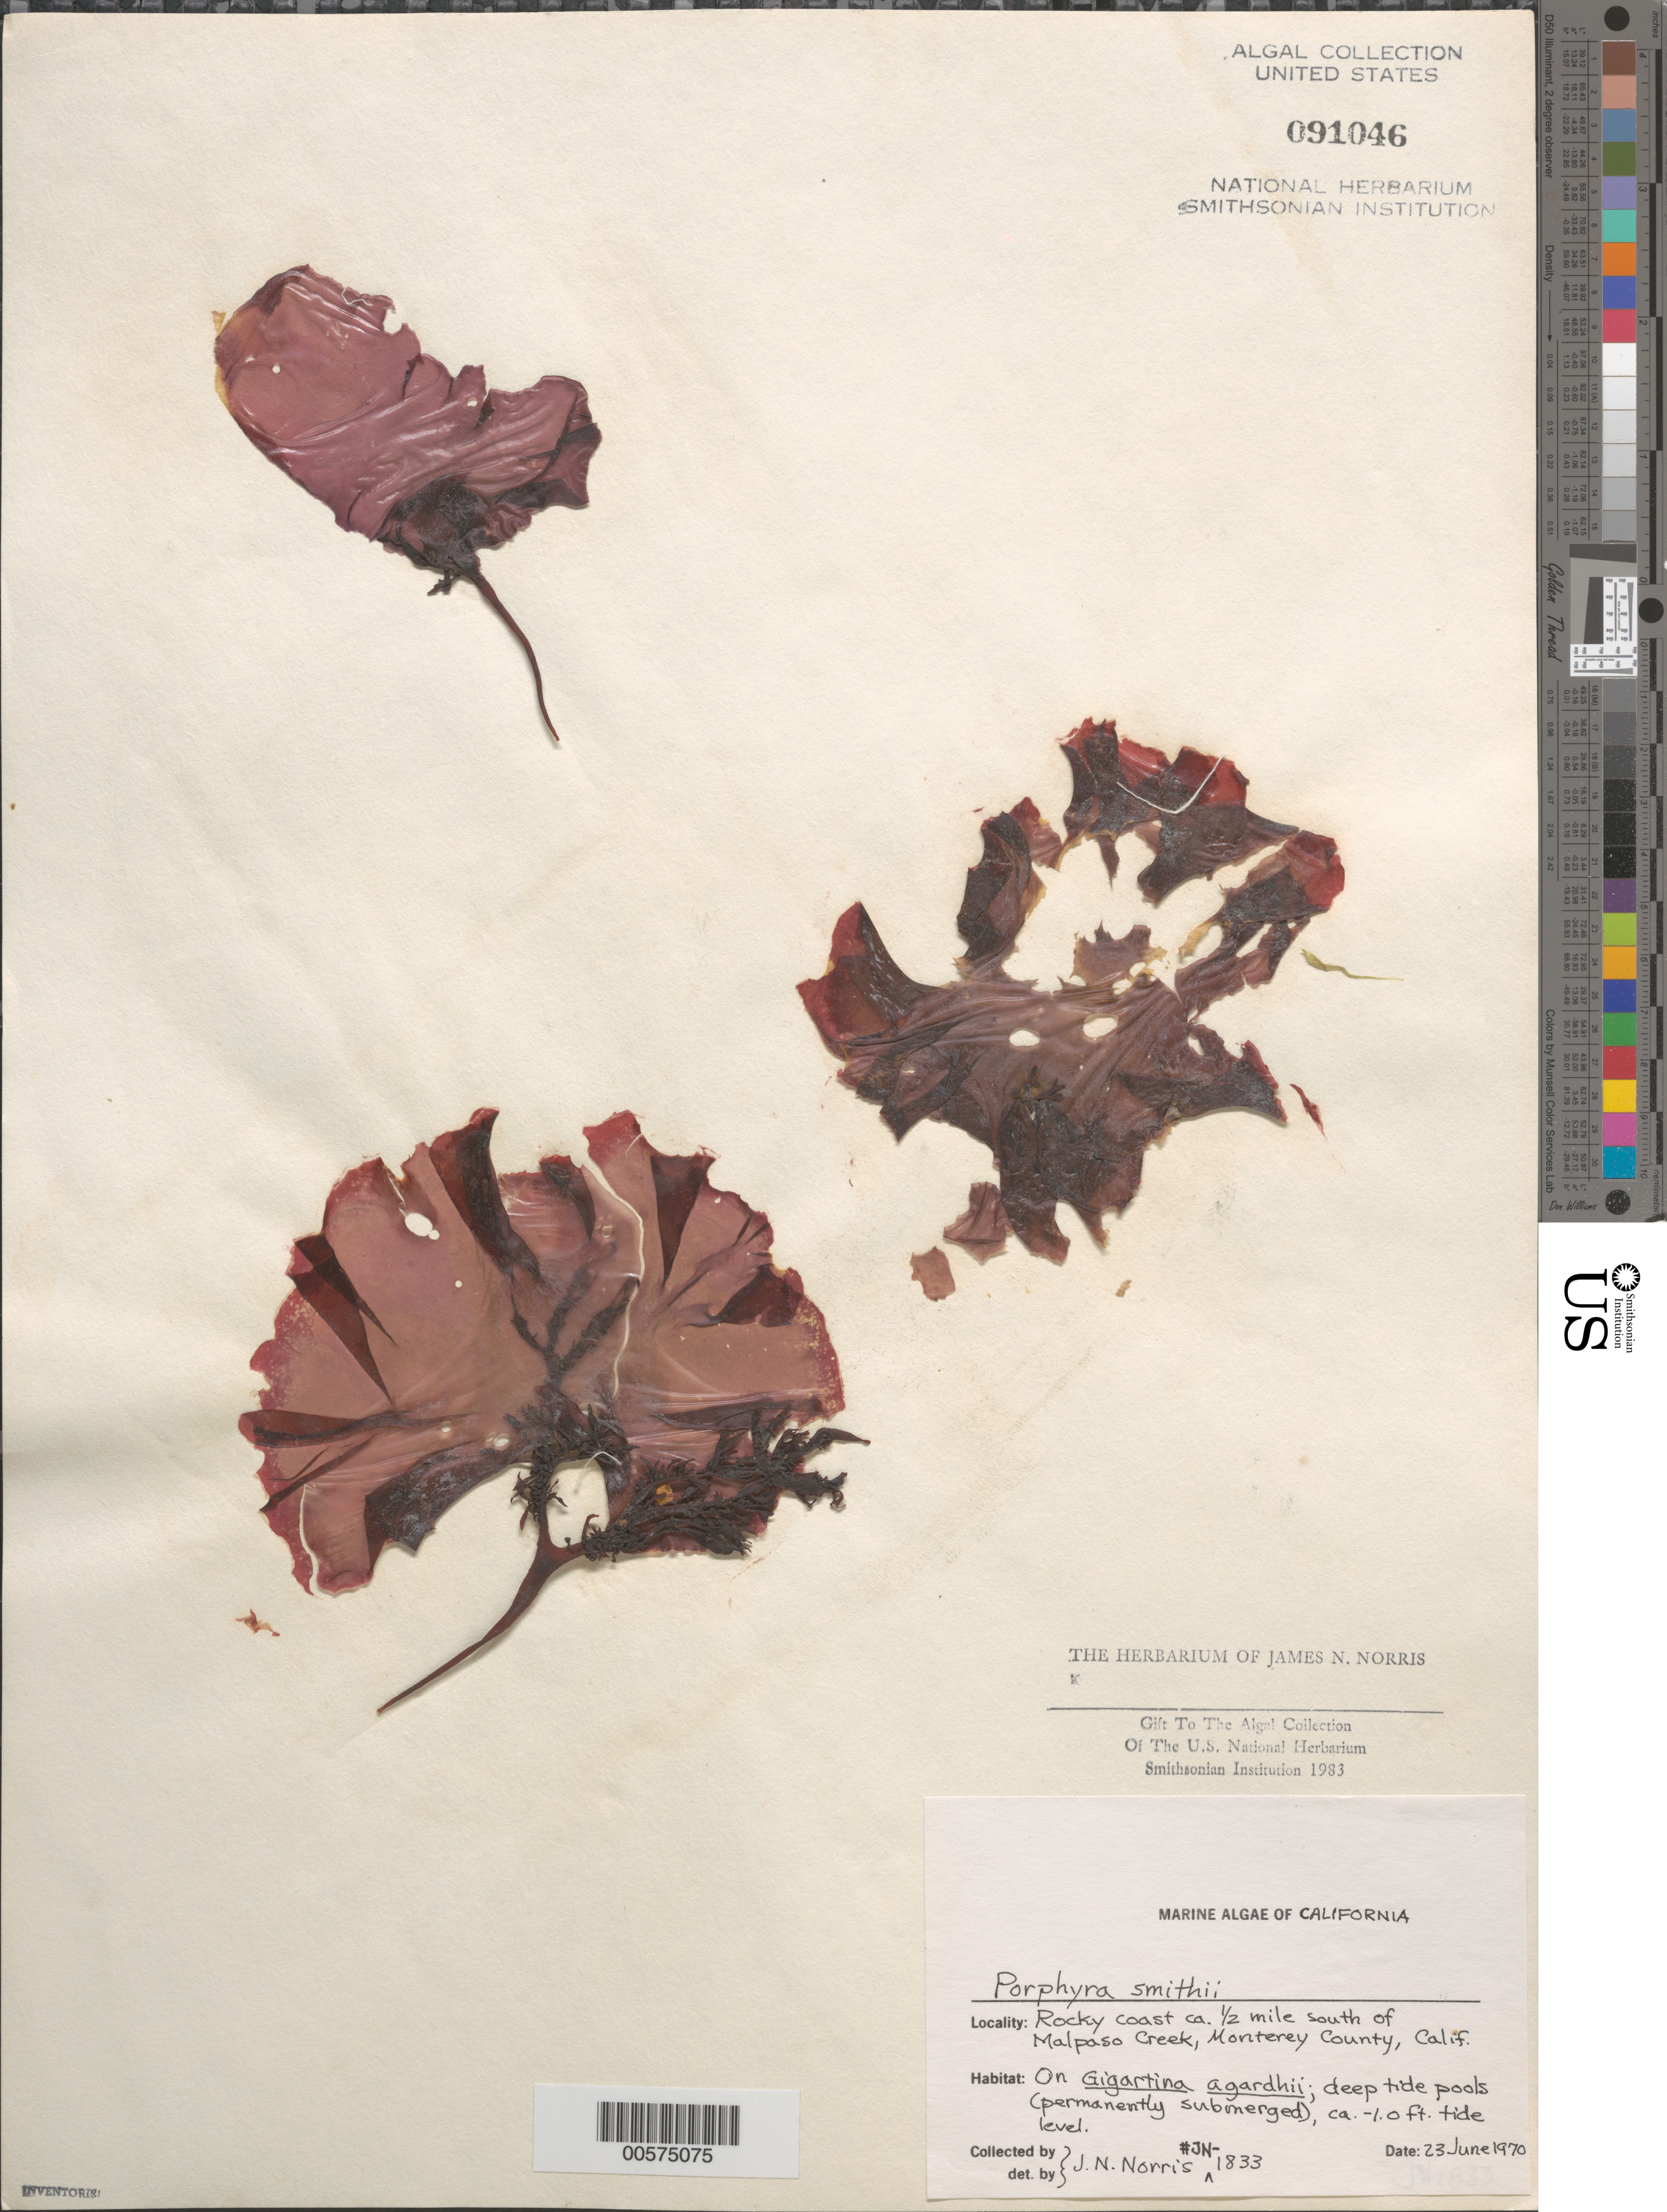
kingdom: Plantae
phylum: Rhodophyta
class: Bangiophyceae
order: Bangiales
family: Bangiaceae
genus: Pyropia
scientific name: Pyropia smithii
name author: (Hollenb. & I.A. Abbott) S.C. Lindstrom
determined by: Algae name updating Project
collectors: J. N. Norris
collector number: JN-1833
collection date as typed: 23 Jun 1970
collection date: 1970-06-23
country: United States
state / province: California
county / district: Monterey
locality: Ca. 0.5 mile south of Malpaso Creek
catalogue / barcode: US 91046